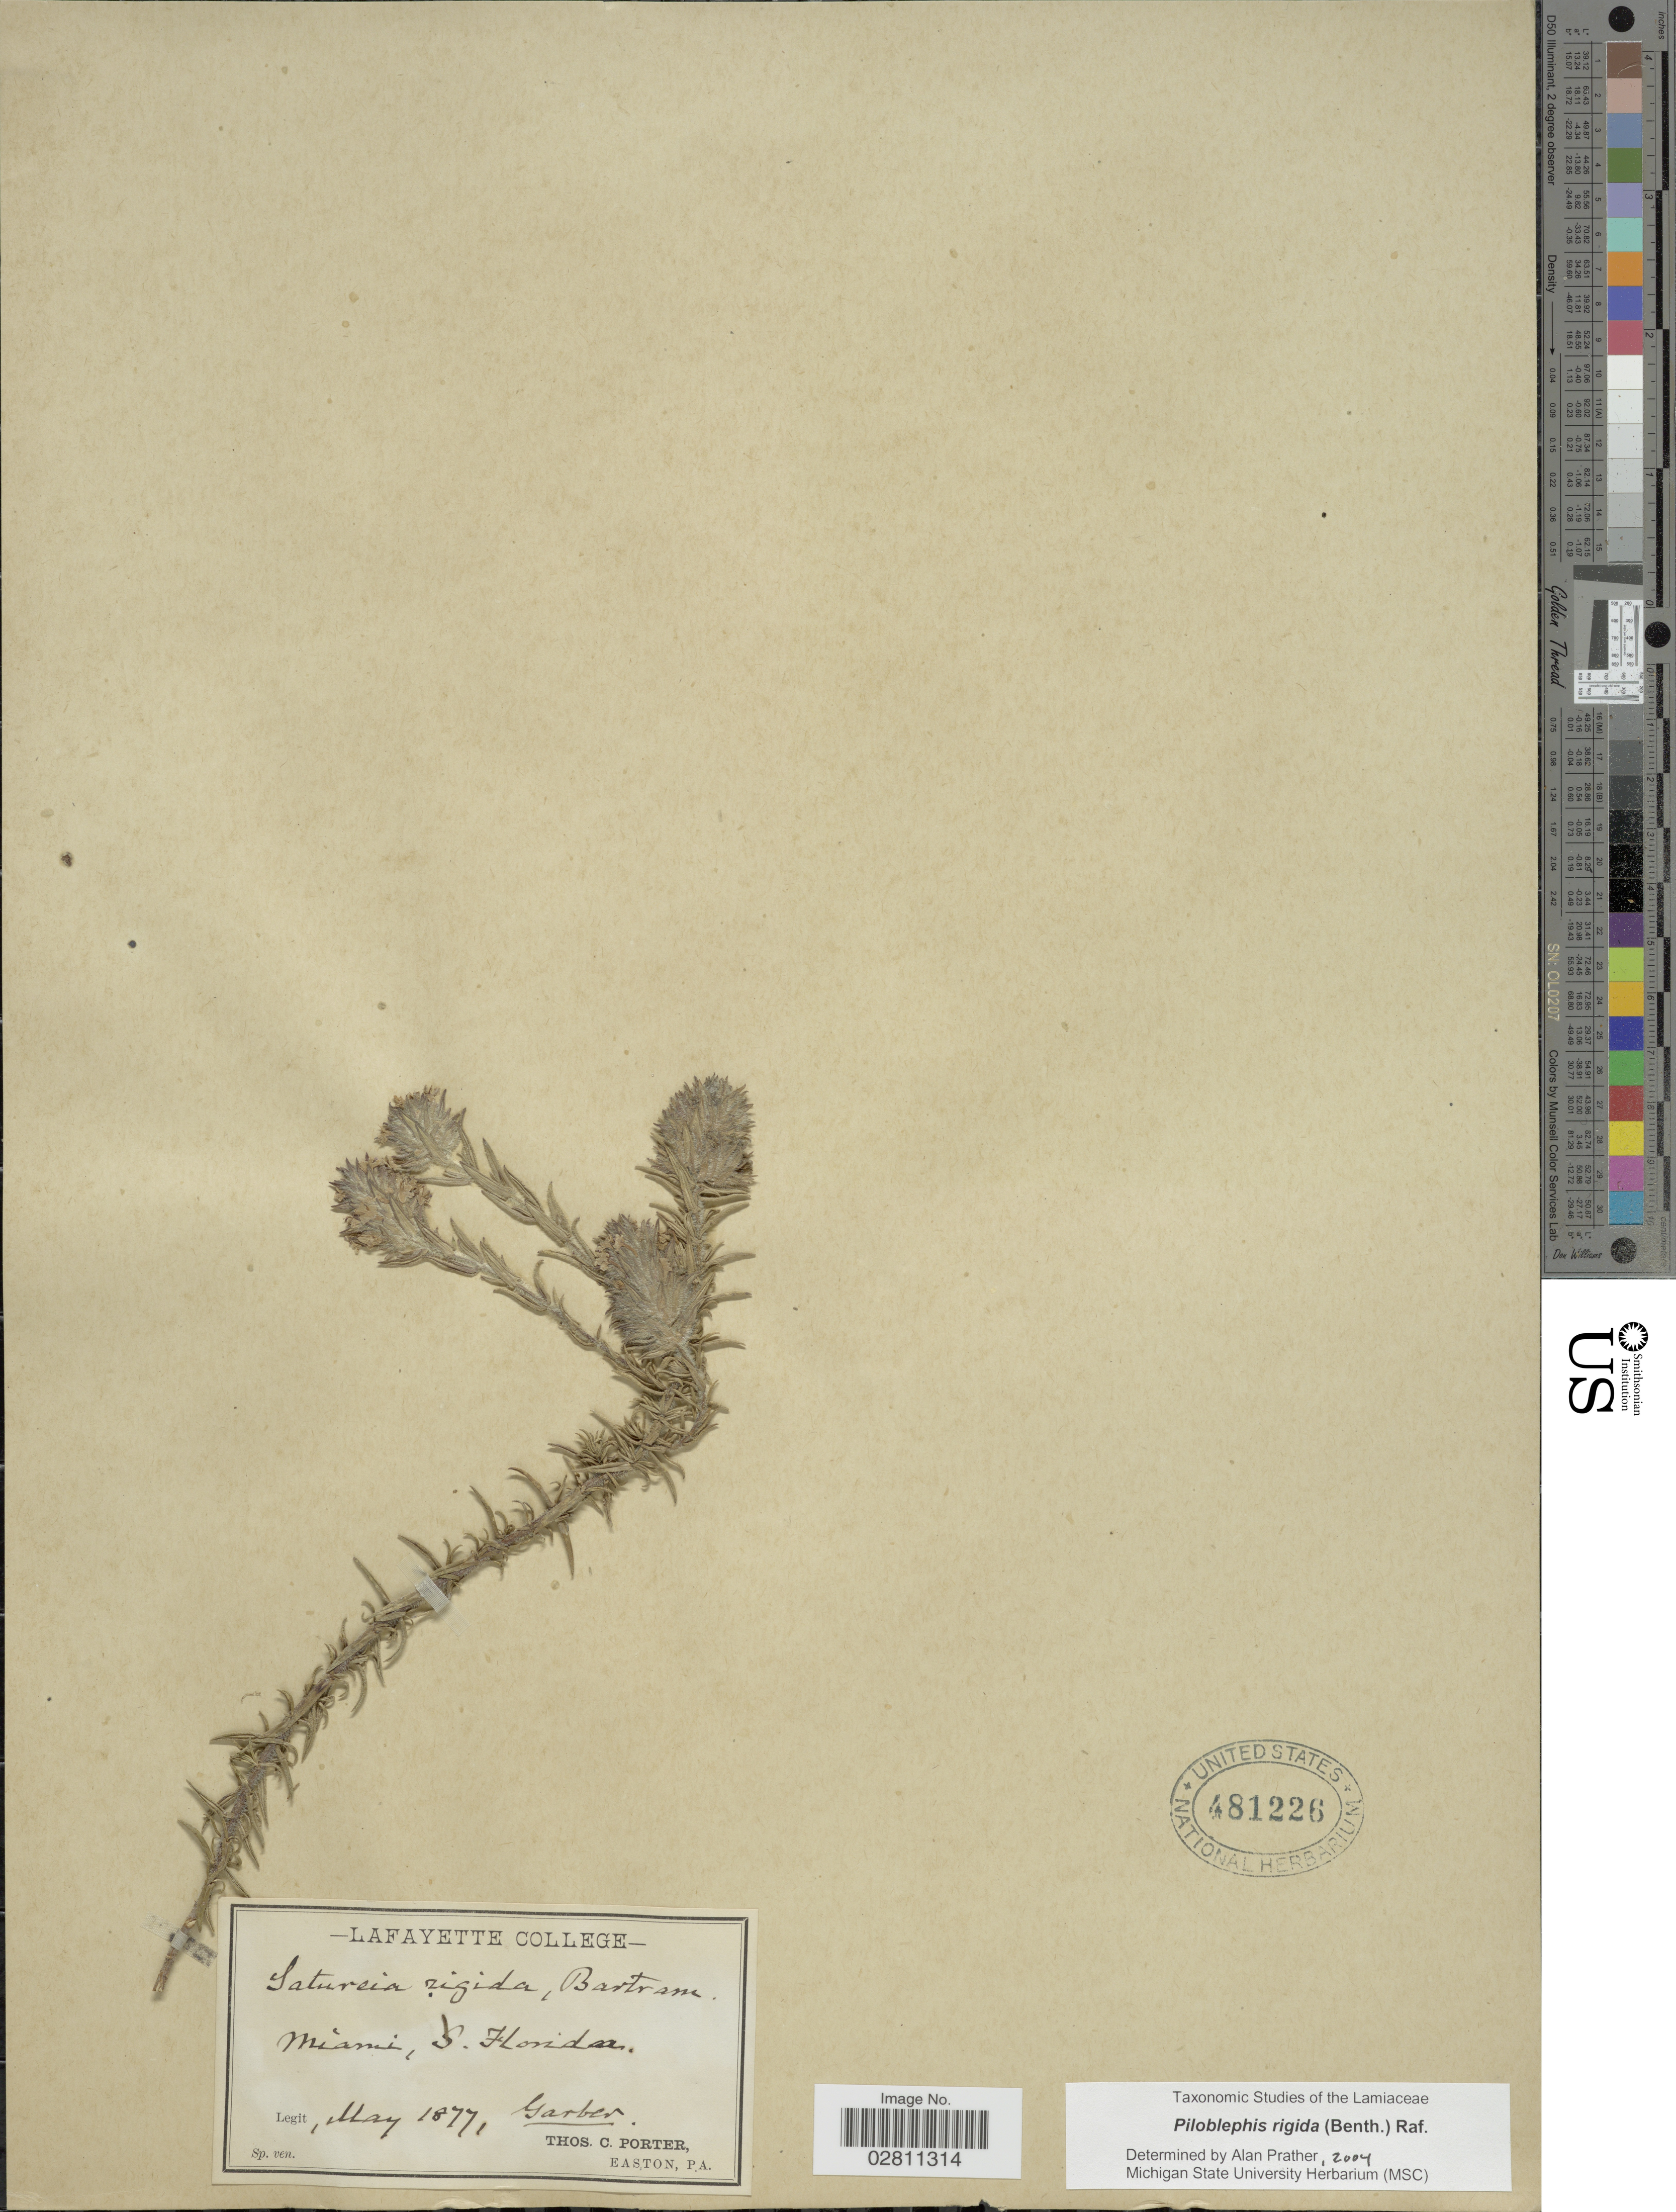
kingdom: Plantae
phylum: Tracheophyta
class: Magnoliopsida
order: Lamiales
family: Lamiaceae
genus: Piloblephis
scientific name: Piloblephis rigida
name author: (Bartram ex Benth.) Raf.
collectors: -- Garber & T. Porter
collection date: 1877-05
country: United States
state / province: Florida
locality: Miami, S. Florida.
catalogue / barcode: US 481226